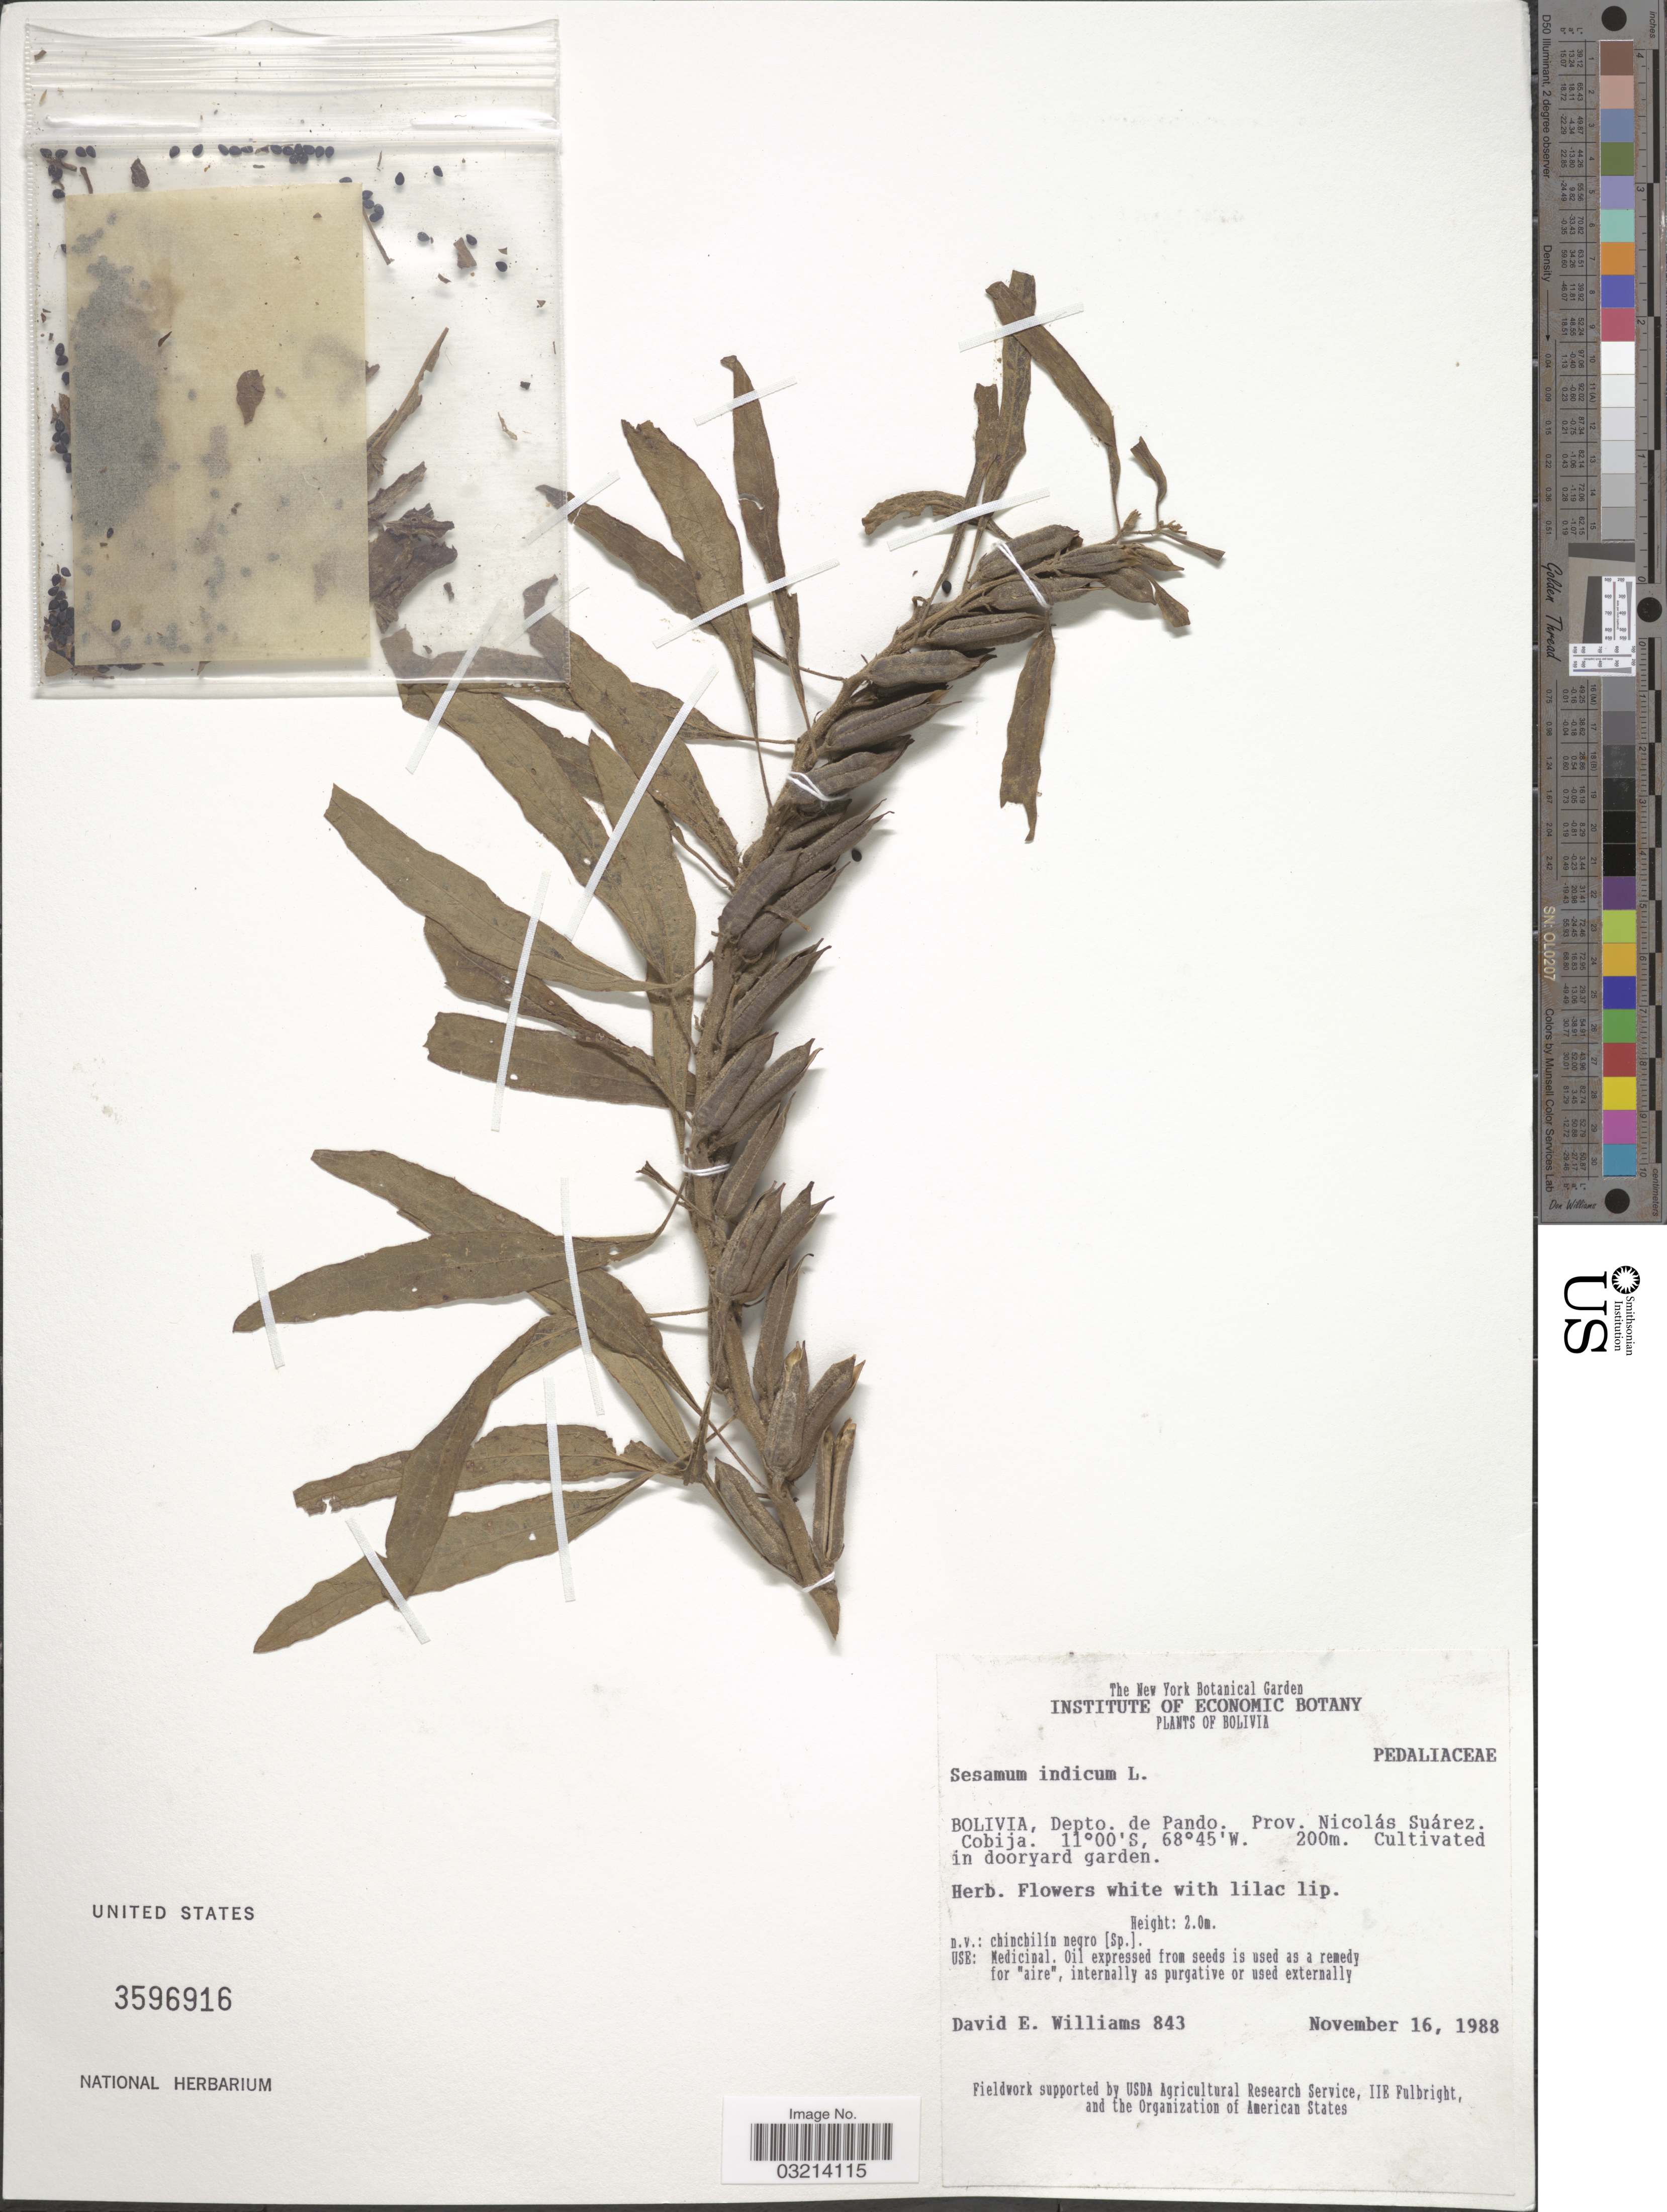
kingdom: Plantae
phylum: Tracheophyta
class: Magnoliopsida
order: Lamiales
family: Pedaliaceae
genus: Sesamum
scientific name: Sesamum indicum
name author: L.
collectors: D. E. Williams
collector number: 843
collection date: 1988-11-16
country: Bolivia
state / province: Pando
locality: Depto. de Pando. Prov. Nicolás Suárez. Cobija.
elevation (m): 200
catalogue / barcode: US 3596916